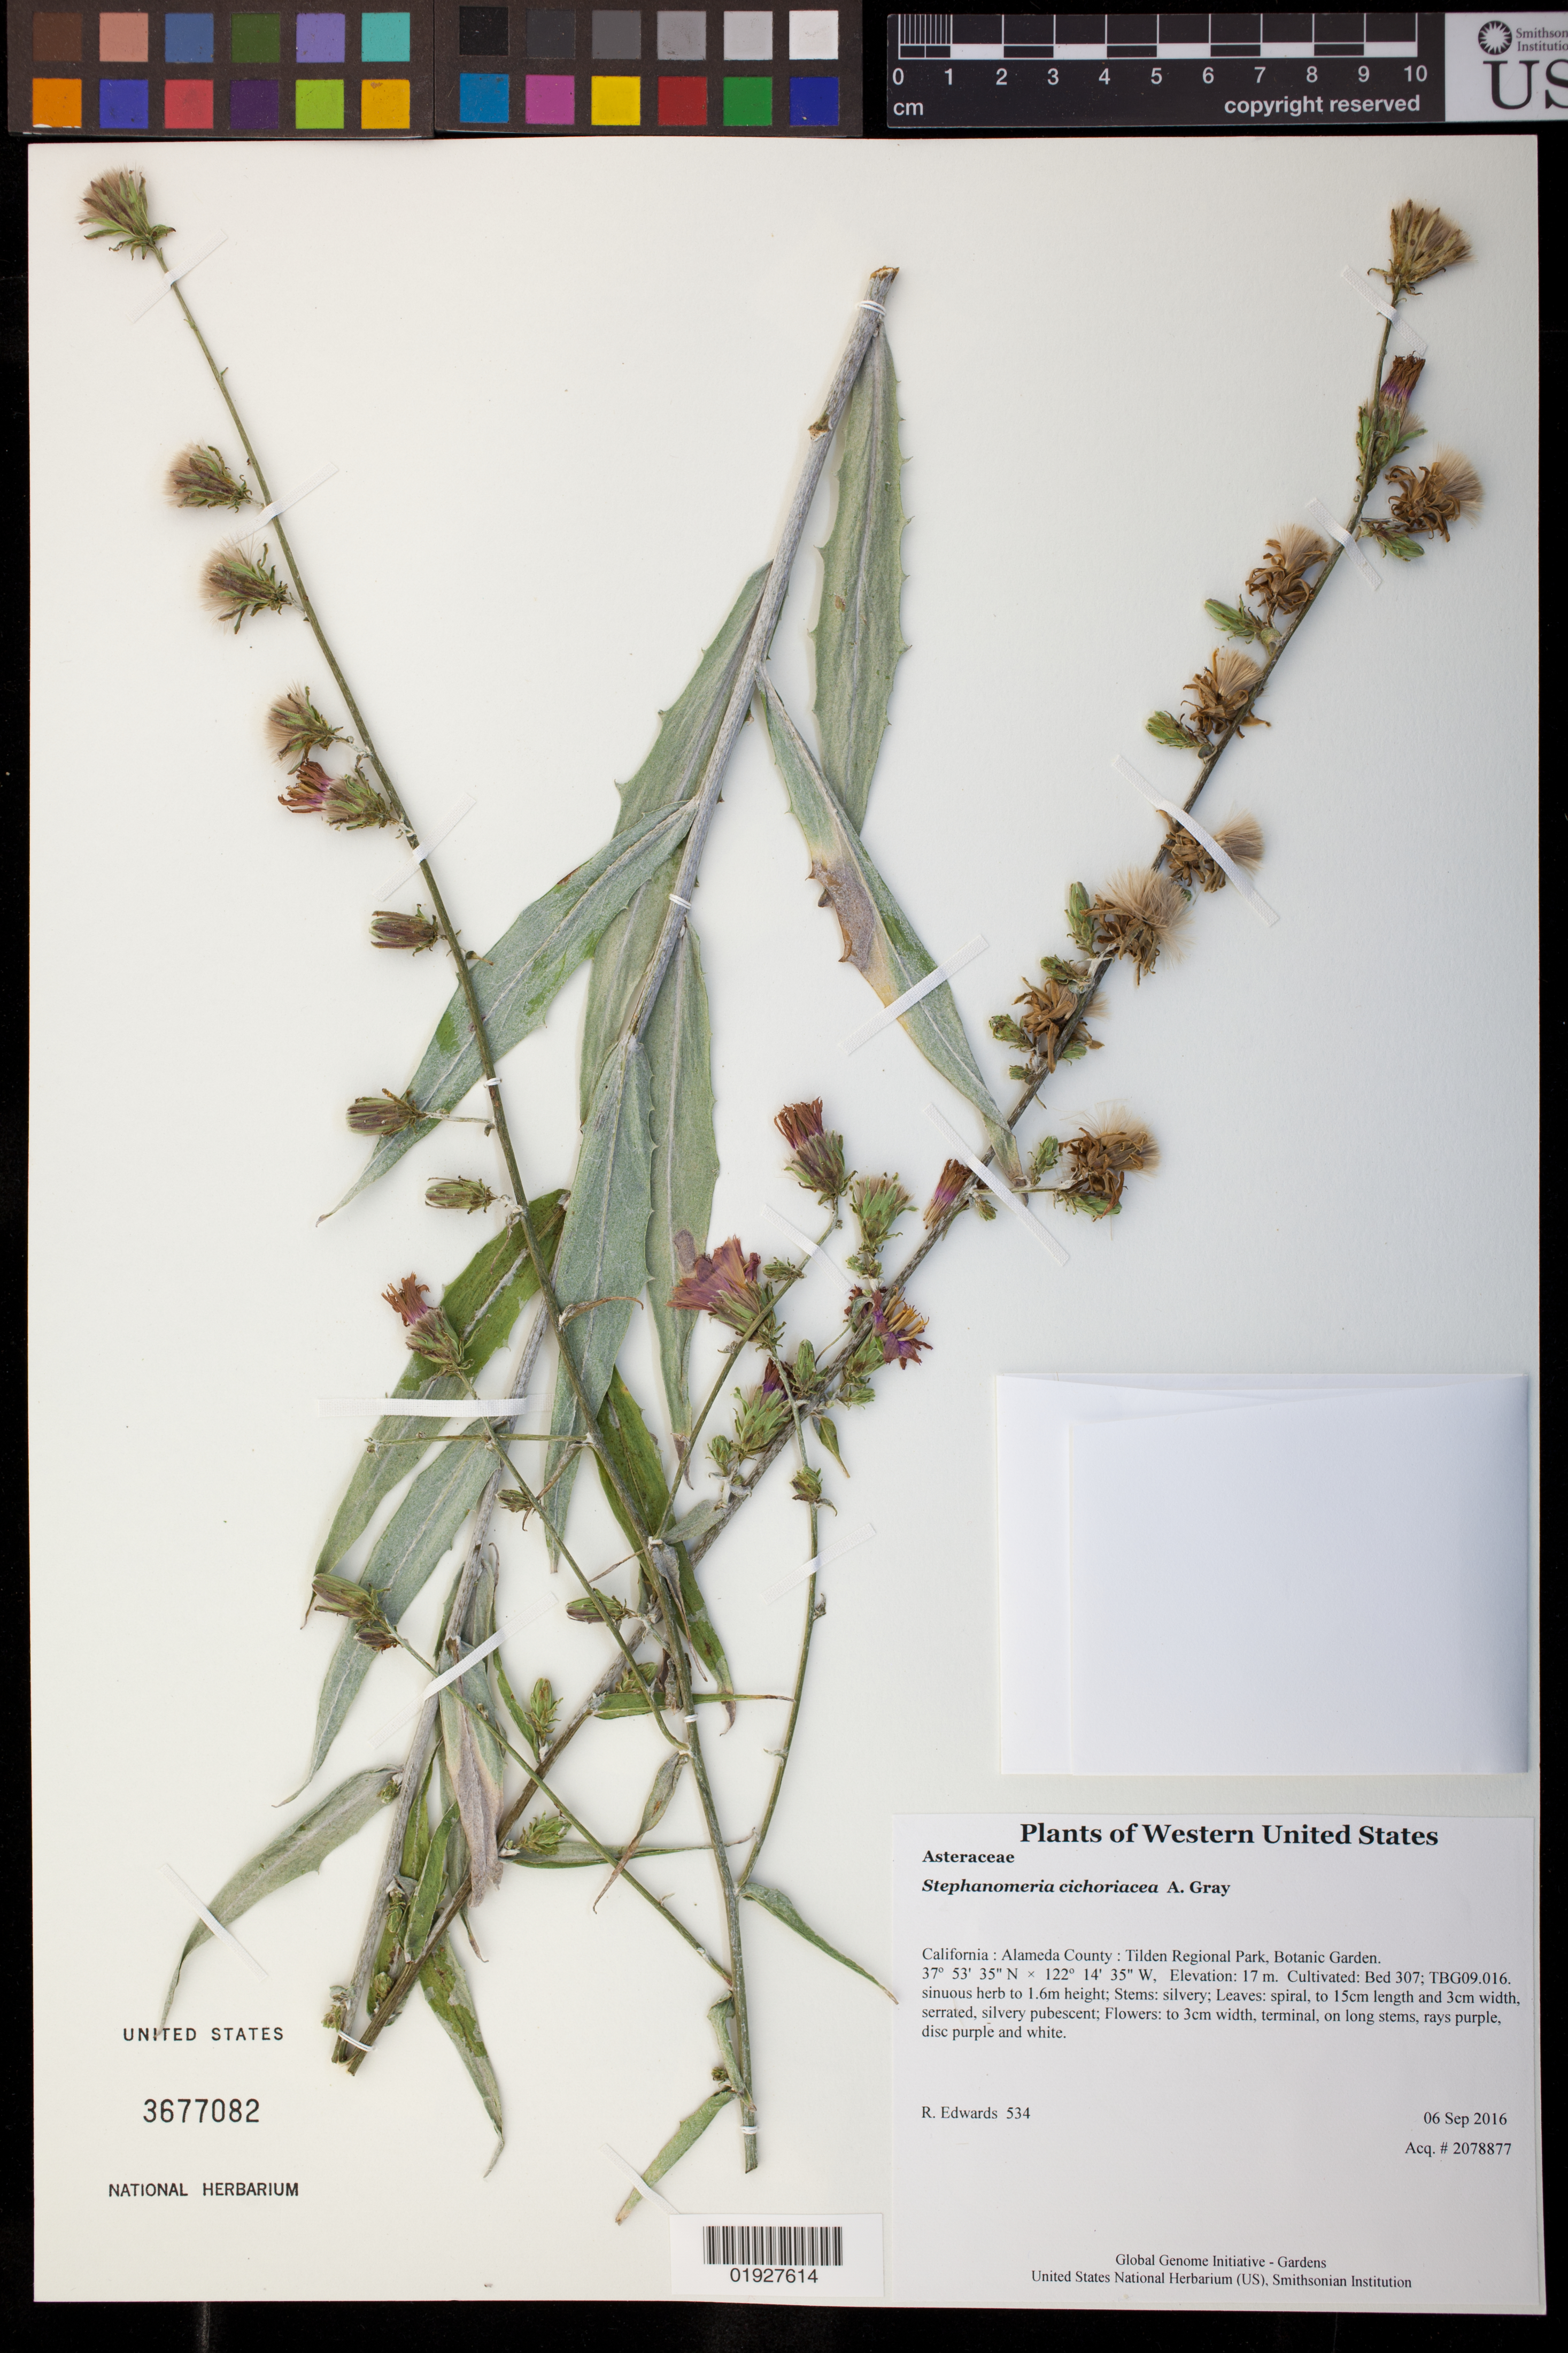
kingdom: Plantae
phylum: Tracheophyta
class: Magnoliopsida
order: Asterales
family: Asteraceae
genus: Stephanomeria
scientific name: Stephanomeria cichoriacea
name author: A. Gray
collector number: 534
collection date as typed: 6 September 2016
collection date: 2016-09-06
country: United States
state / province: California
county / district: Alameda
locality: Tilden Regional Park, Botanic Garden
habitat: Cultivated: Bed 307; TBG09.016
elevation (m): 16.9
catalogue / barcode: US 3677082